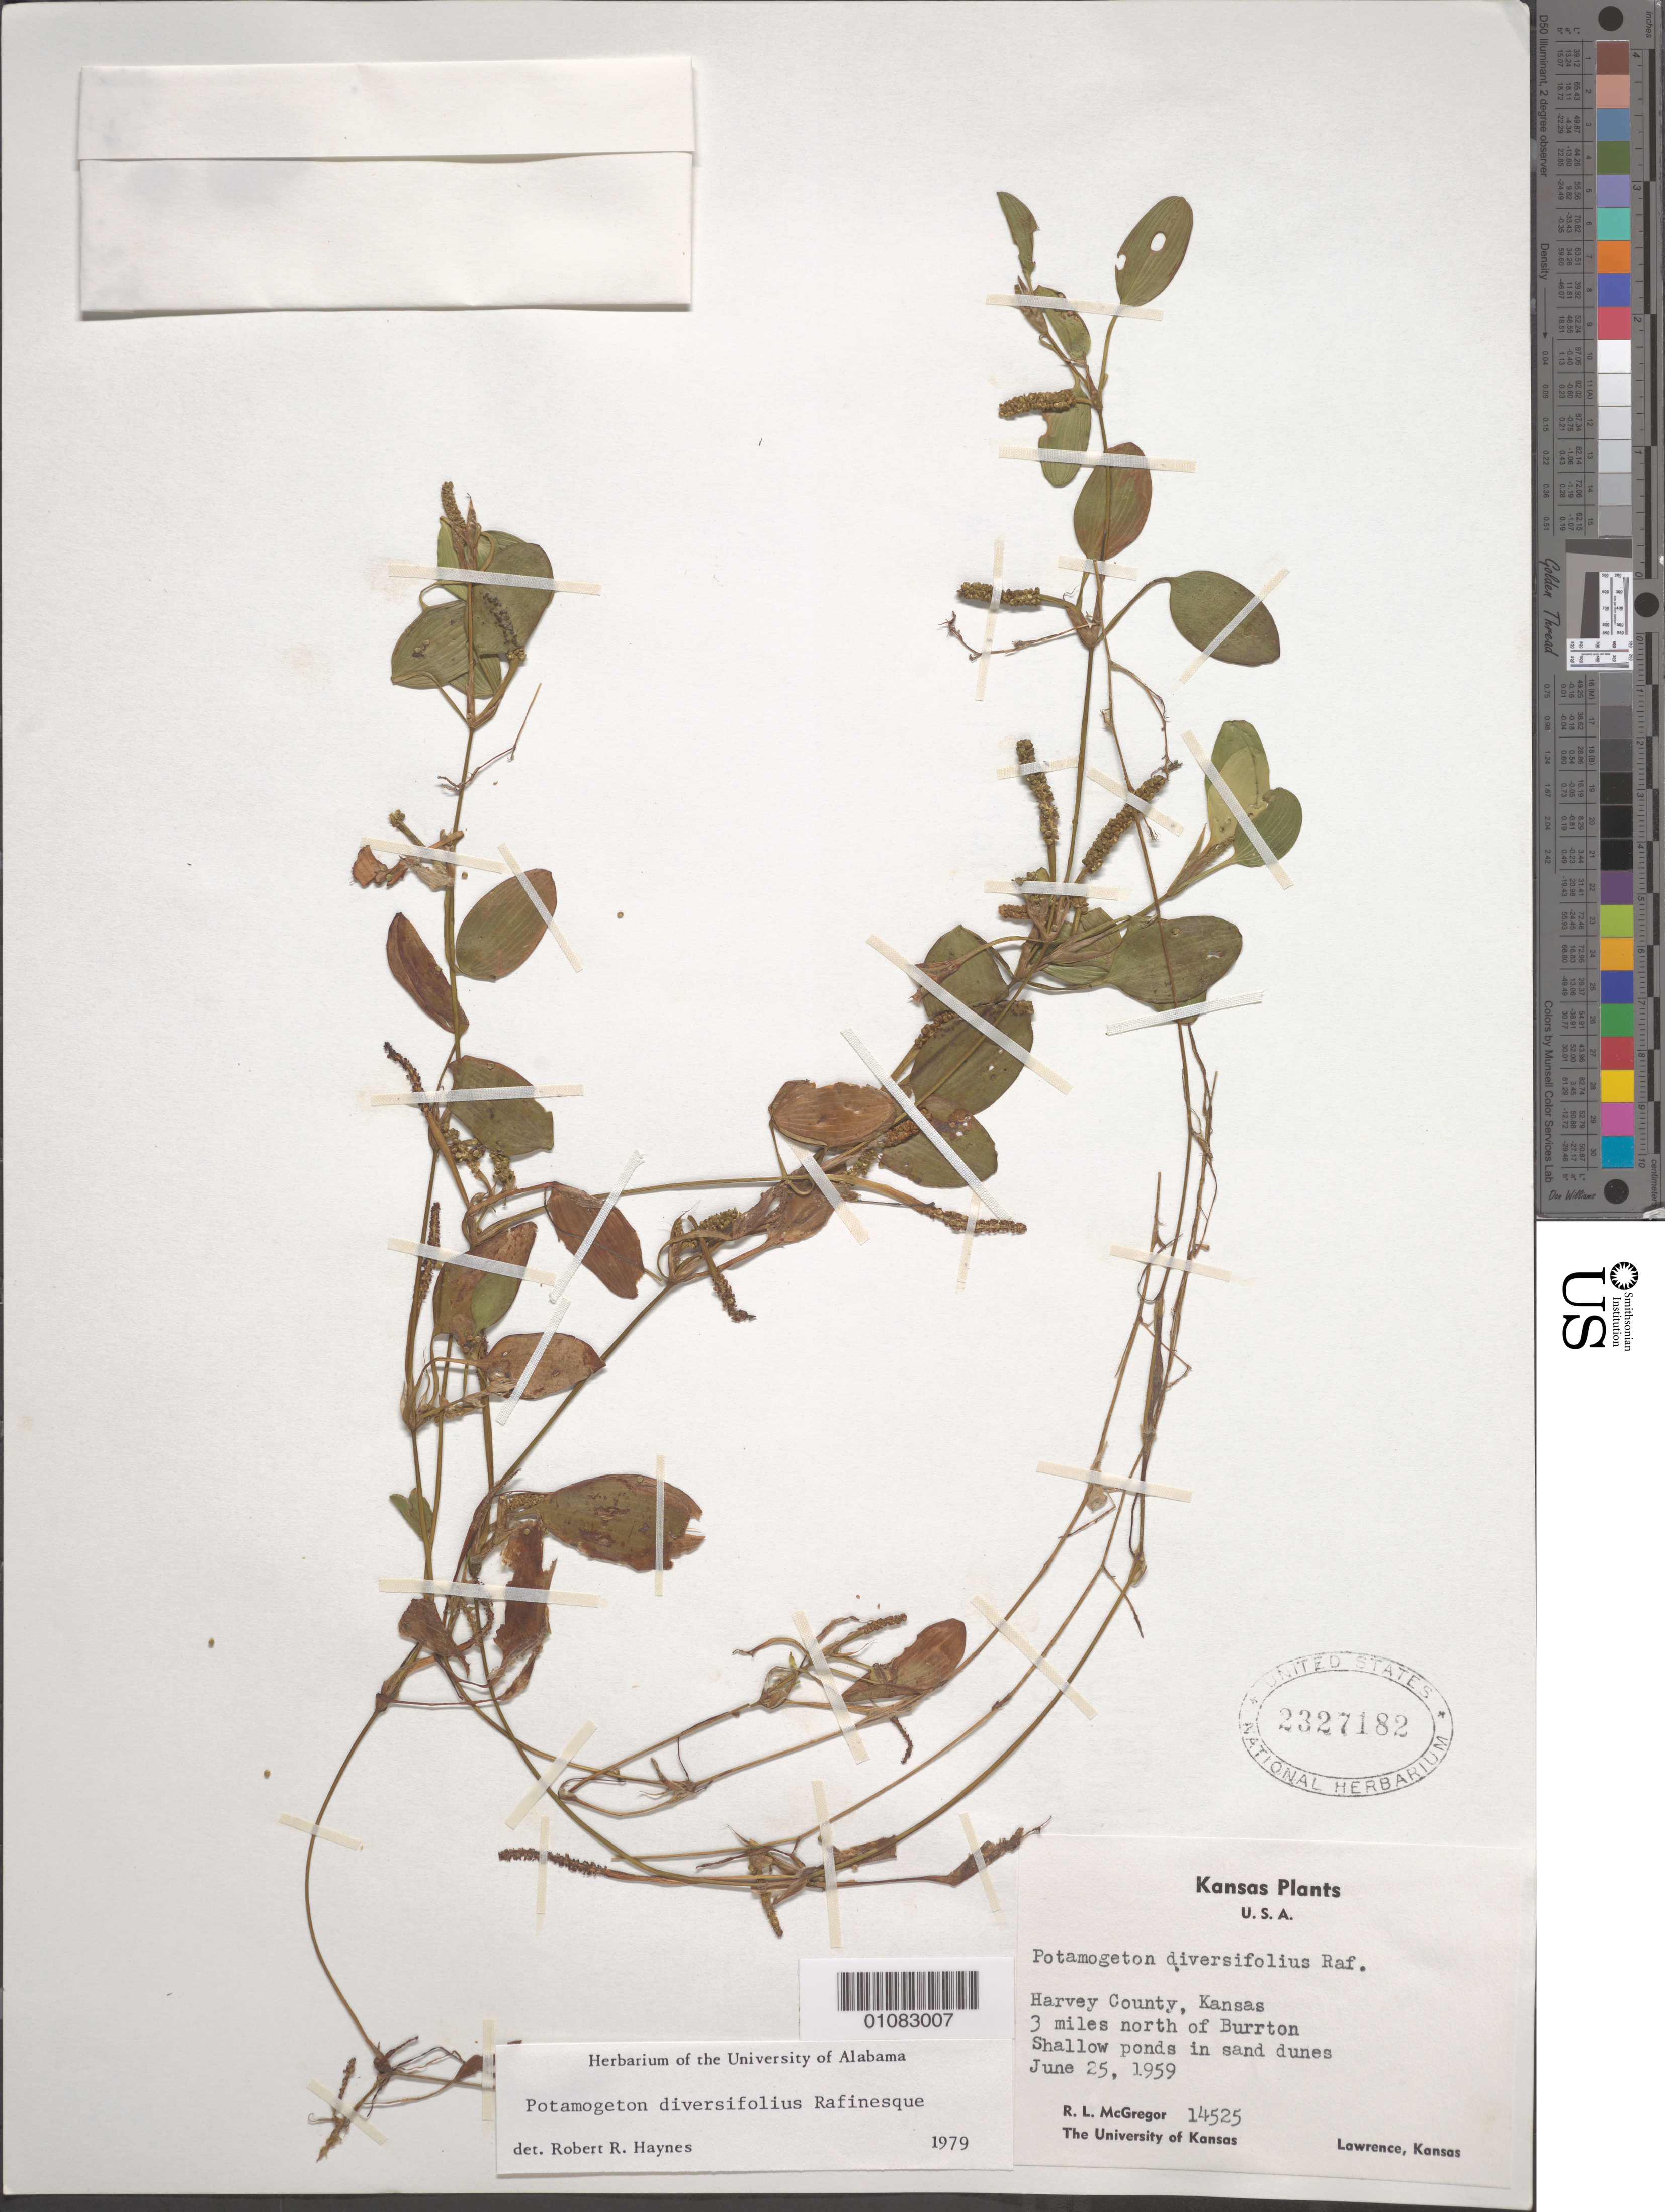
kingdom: Plantae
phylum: Tracheophyta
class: Liliopsida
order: Alismatales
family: Potamogetonaceae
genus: Potamogeton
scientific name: Potamogeton diversifolius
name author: Raf.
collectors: R. McGregor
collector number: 14525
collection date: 1959-06-25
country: United States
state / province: Kansas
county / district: Harvey County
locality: Lawrence, 3 mi. N of Burrton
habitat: Shallow ponds in sand dunes.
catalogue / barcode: US 2327182